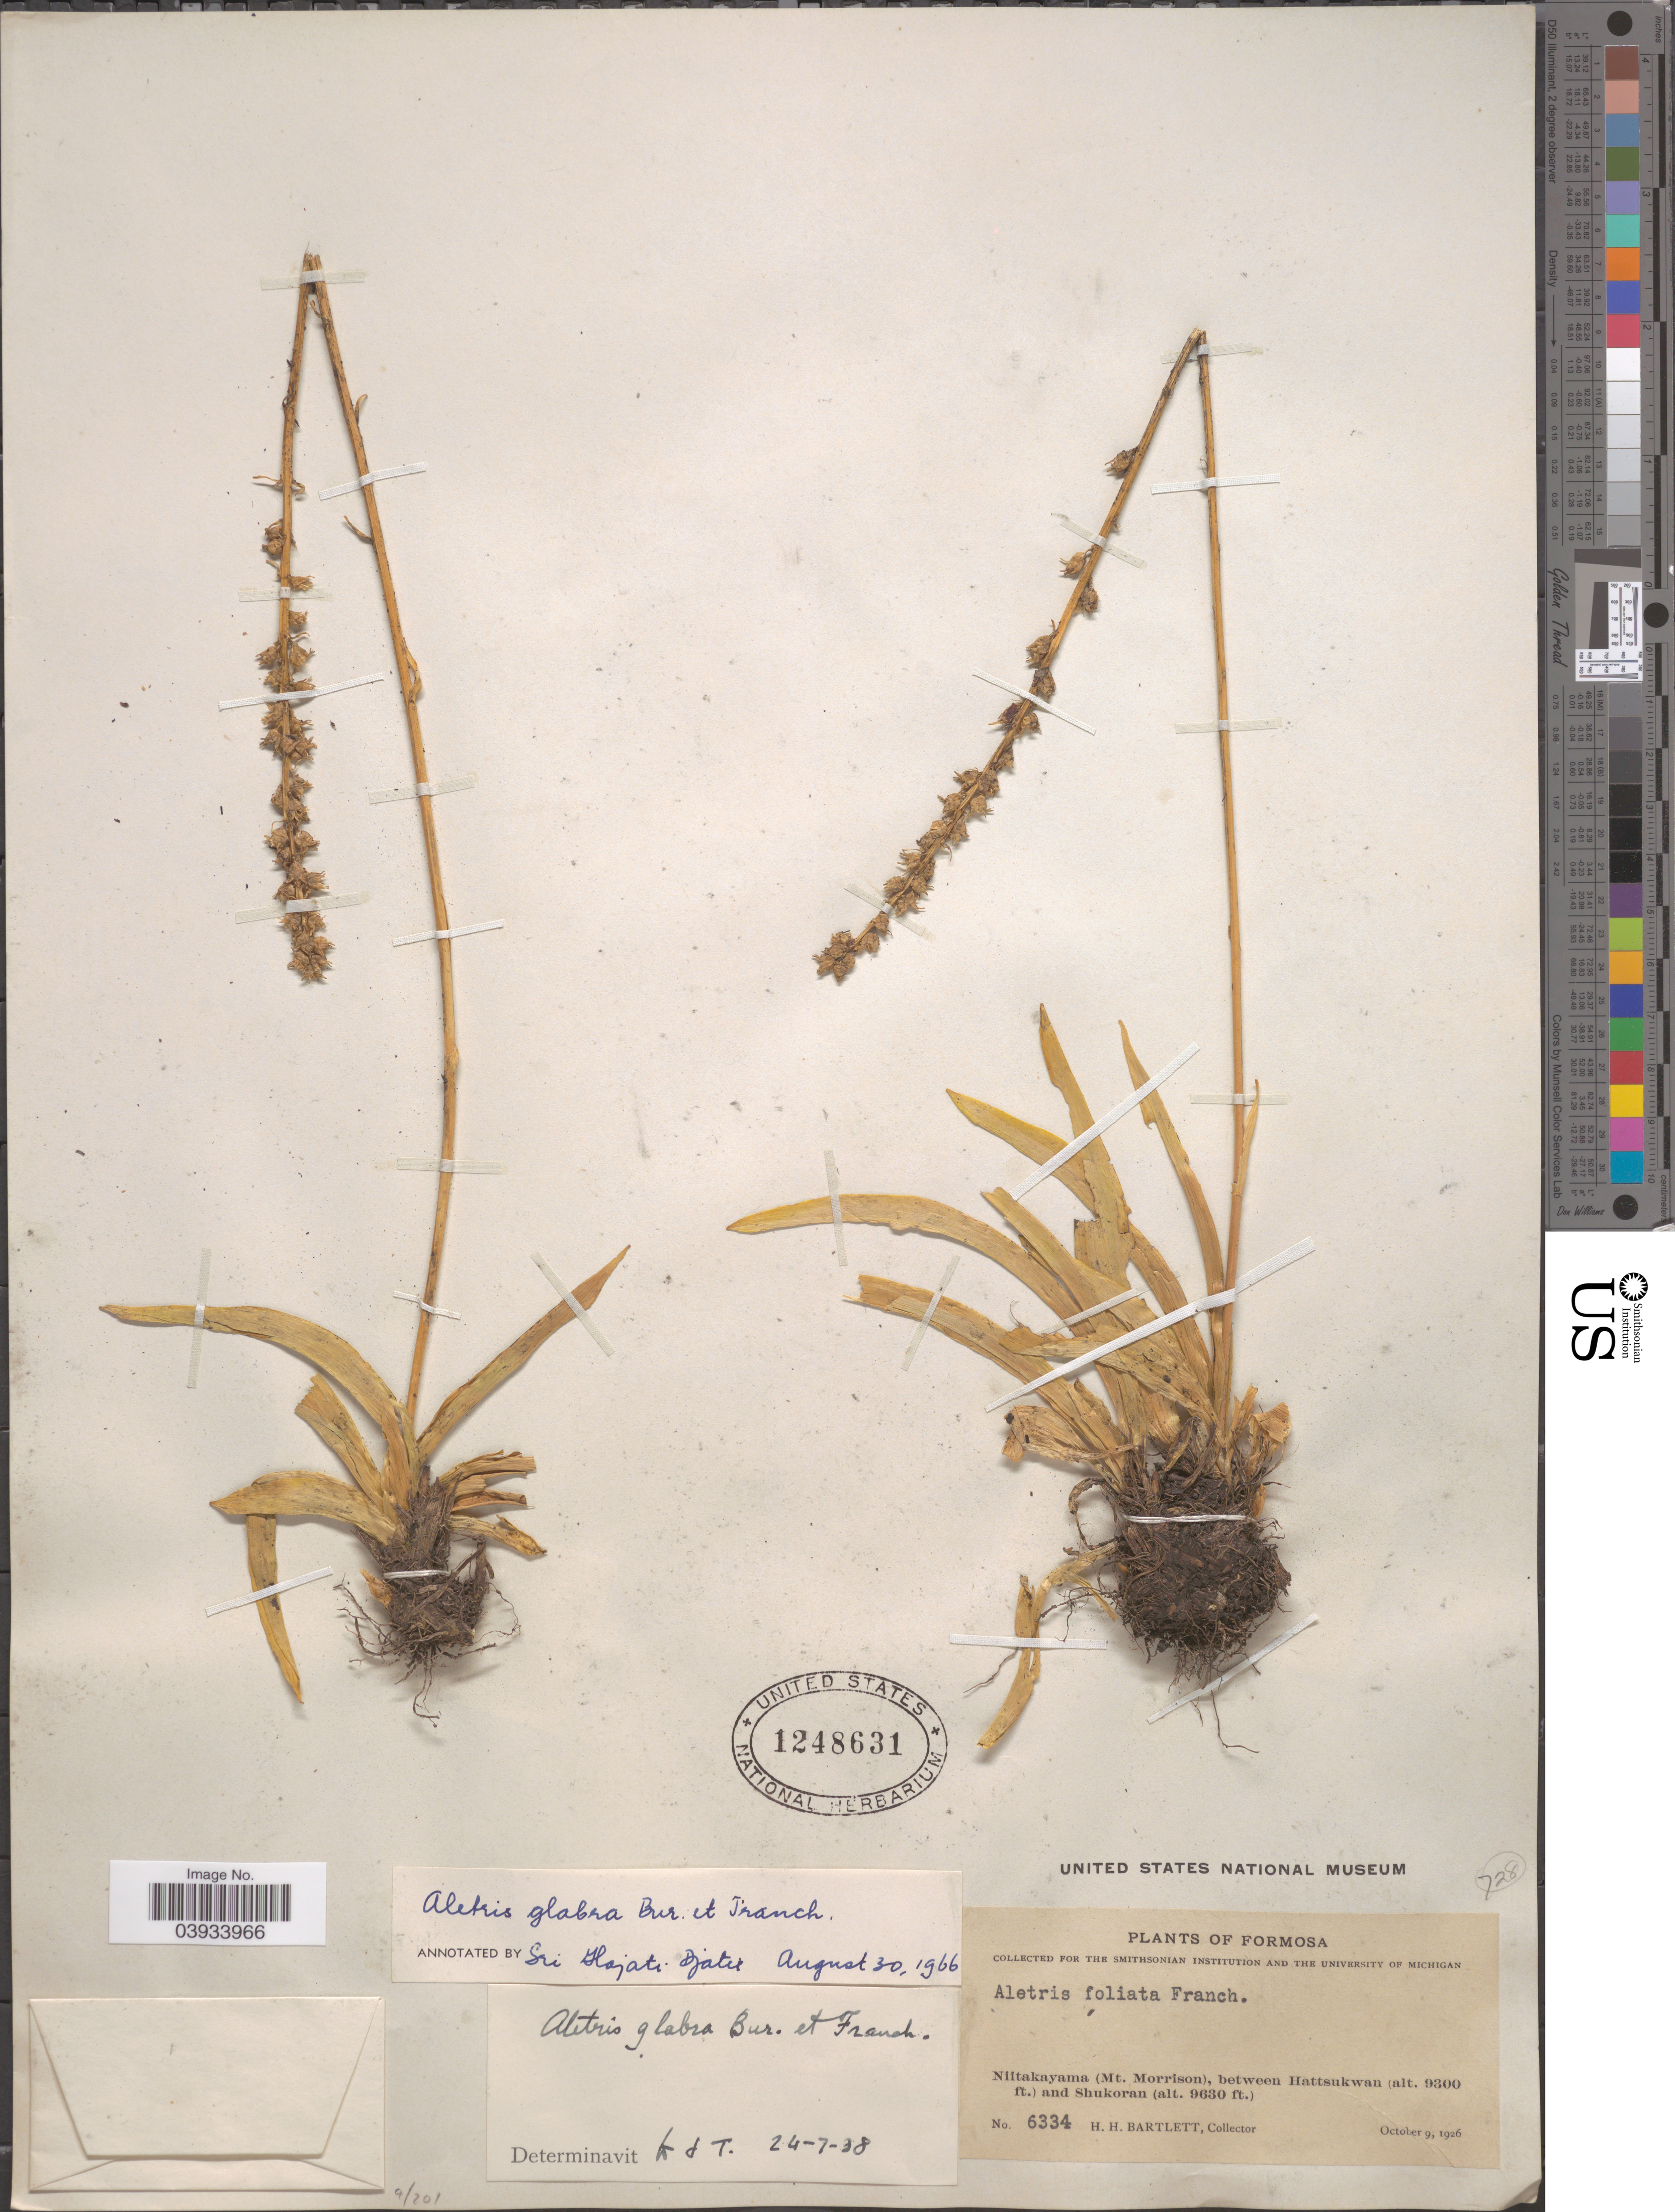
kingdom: Plantae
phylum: Tracheophyta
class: Liliopsida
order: Dioscoreales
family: Nartheciaceae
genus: Aletris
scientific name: Aletris glabra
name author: Bureau & Franch.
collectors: H. H. Bartlett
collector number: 6334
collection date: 1926-10-09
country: Taiwan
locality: Formosa. Niitakayama (Mt. Morrison), between Hattsukwan and Shukoran.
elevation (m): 2835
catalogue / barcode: US 1248631